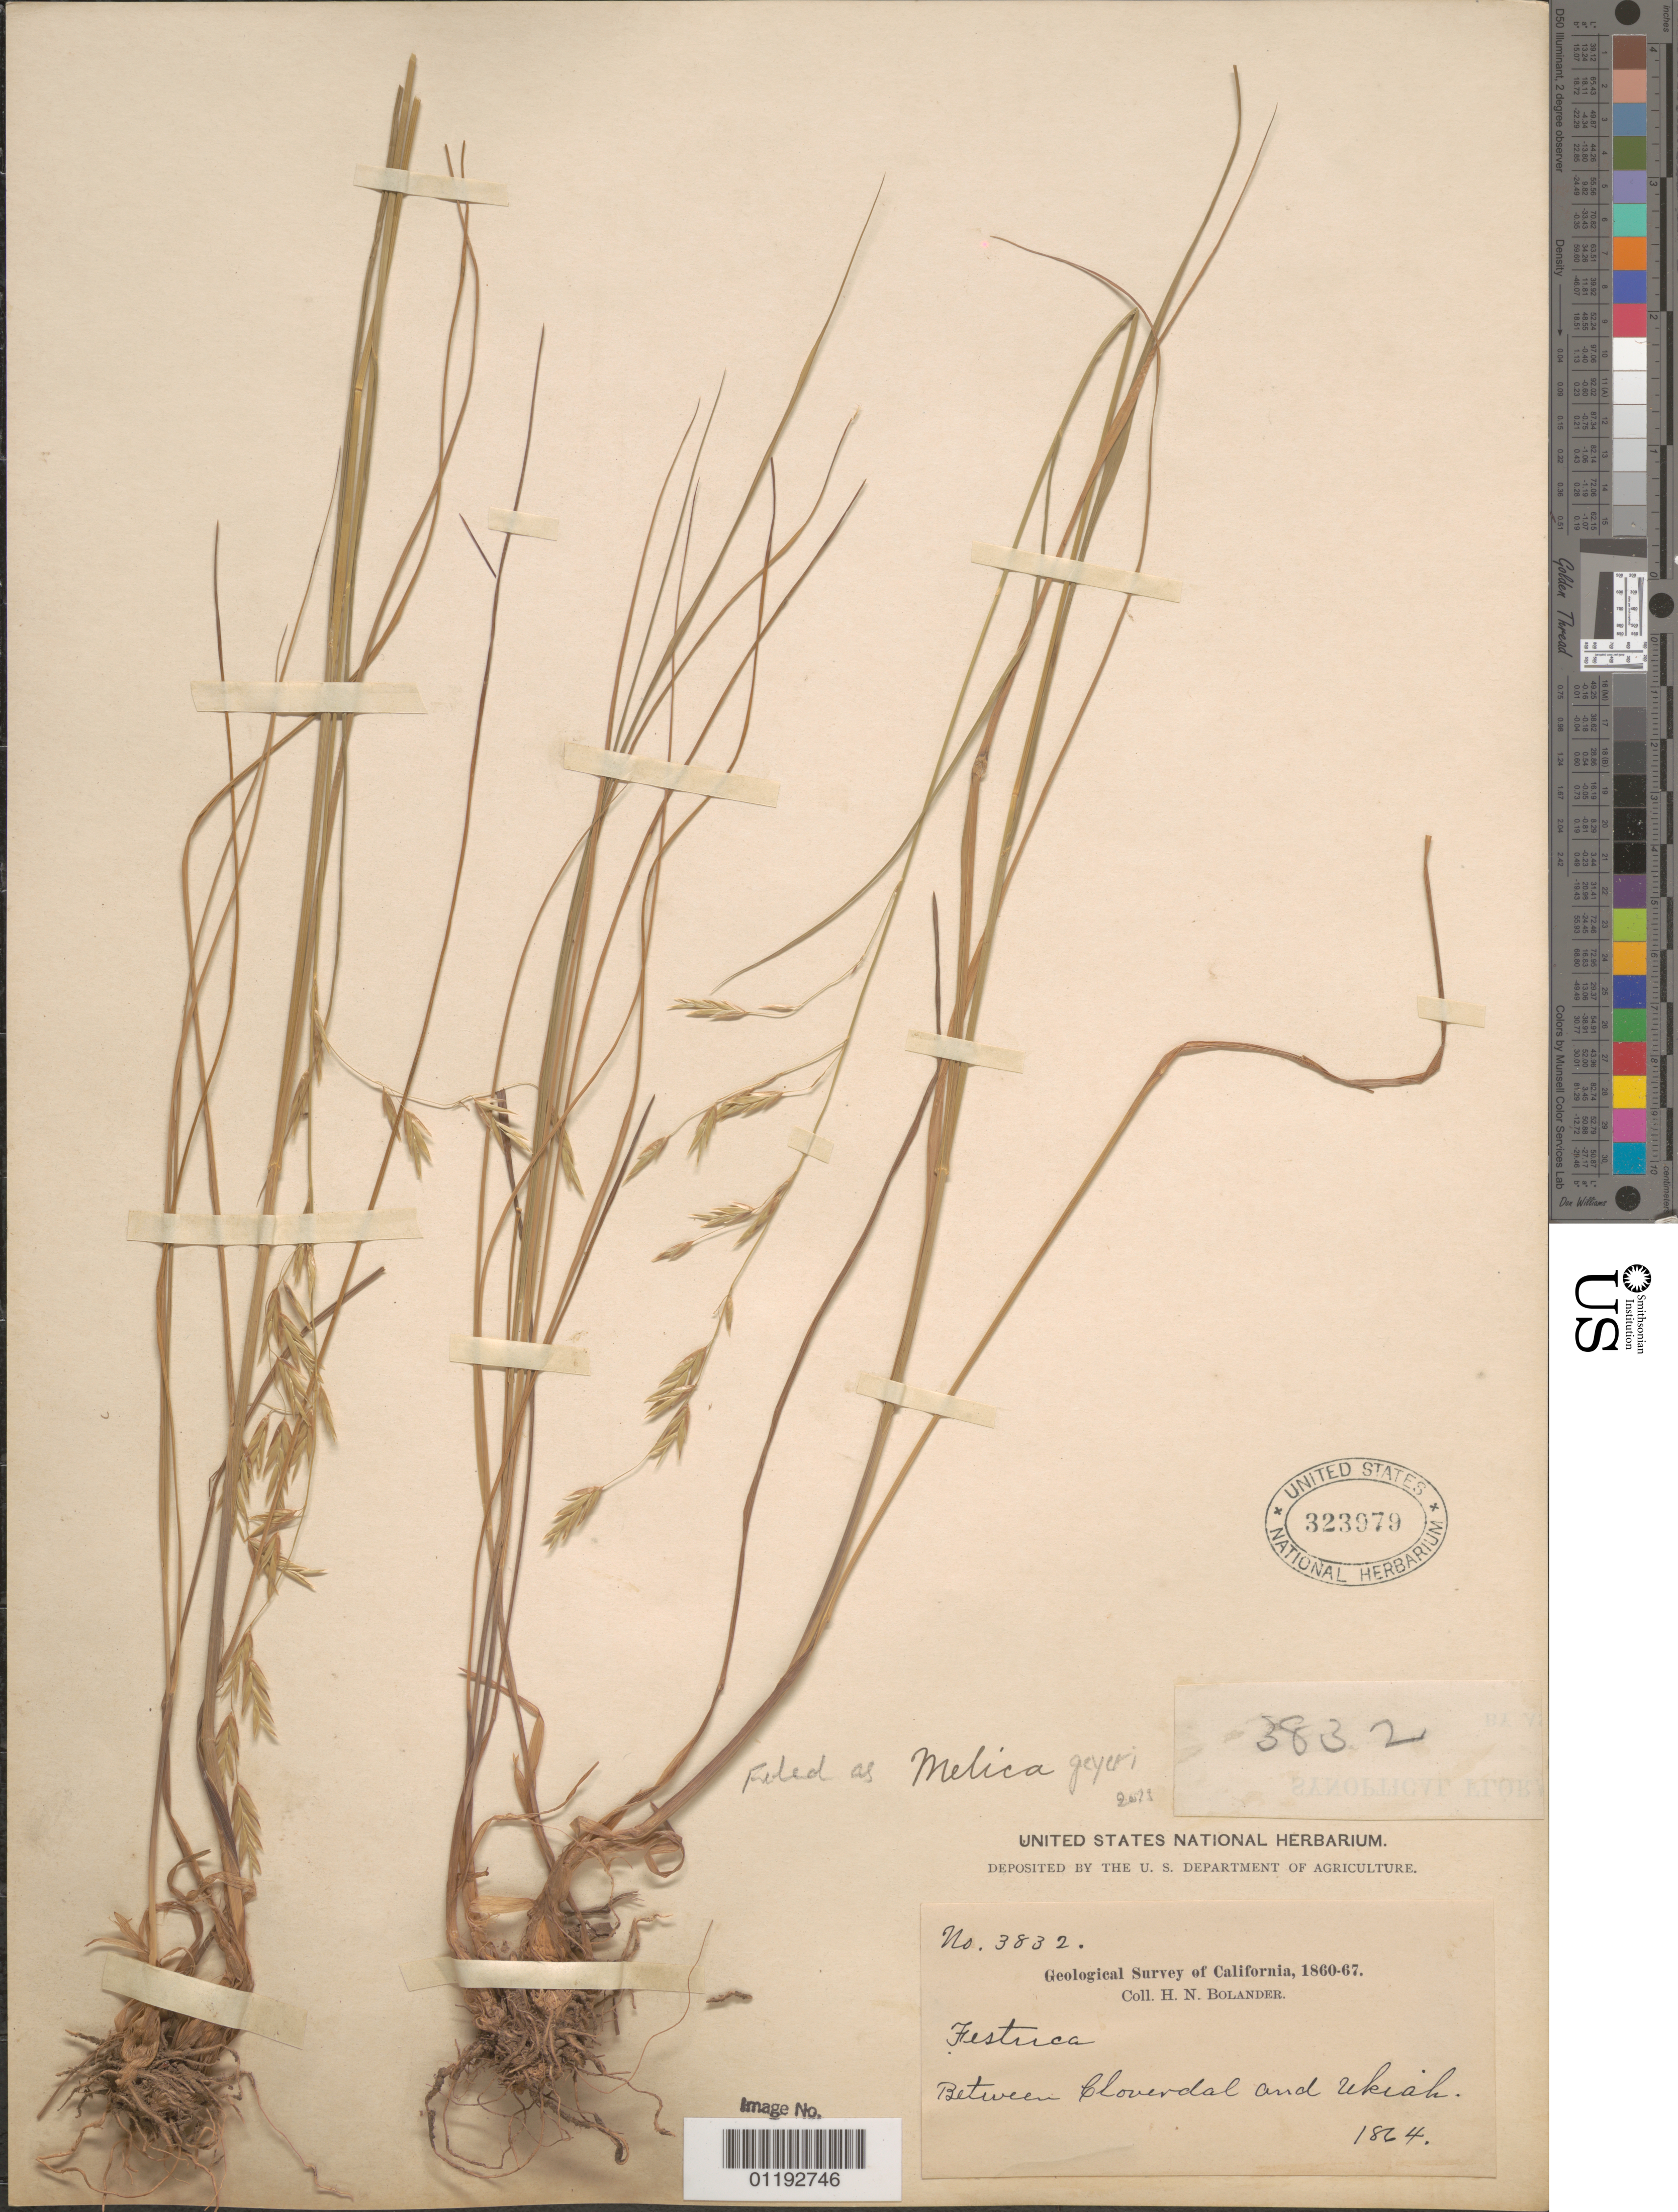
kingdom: Plantae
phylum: Tracheophyta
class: Liliopsida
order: Poales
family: Poaceae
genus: Melica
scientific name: Melica geyeri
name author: Munro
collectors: H. Bolander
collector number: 3832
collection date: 1864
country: United States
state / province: California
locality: Between Cloverdale and Ukiah.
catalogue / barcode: US 323979